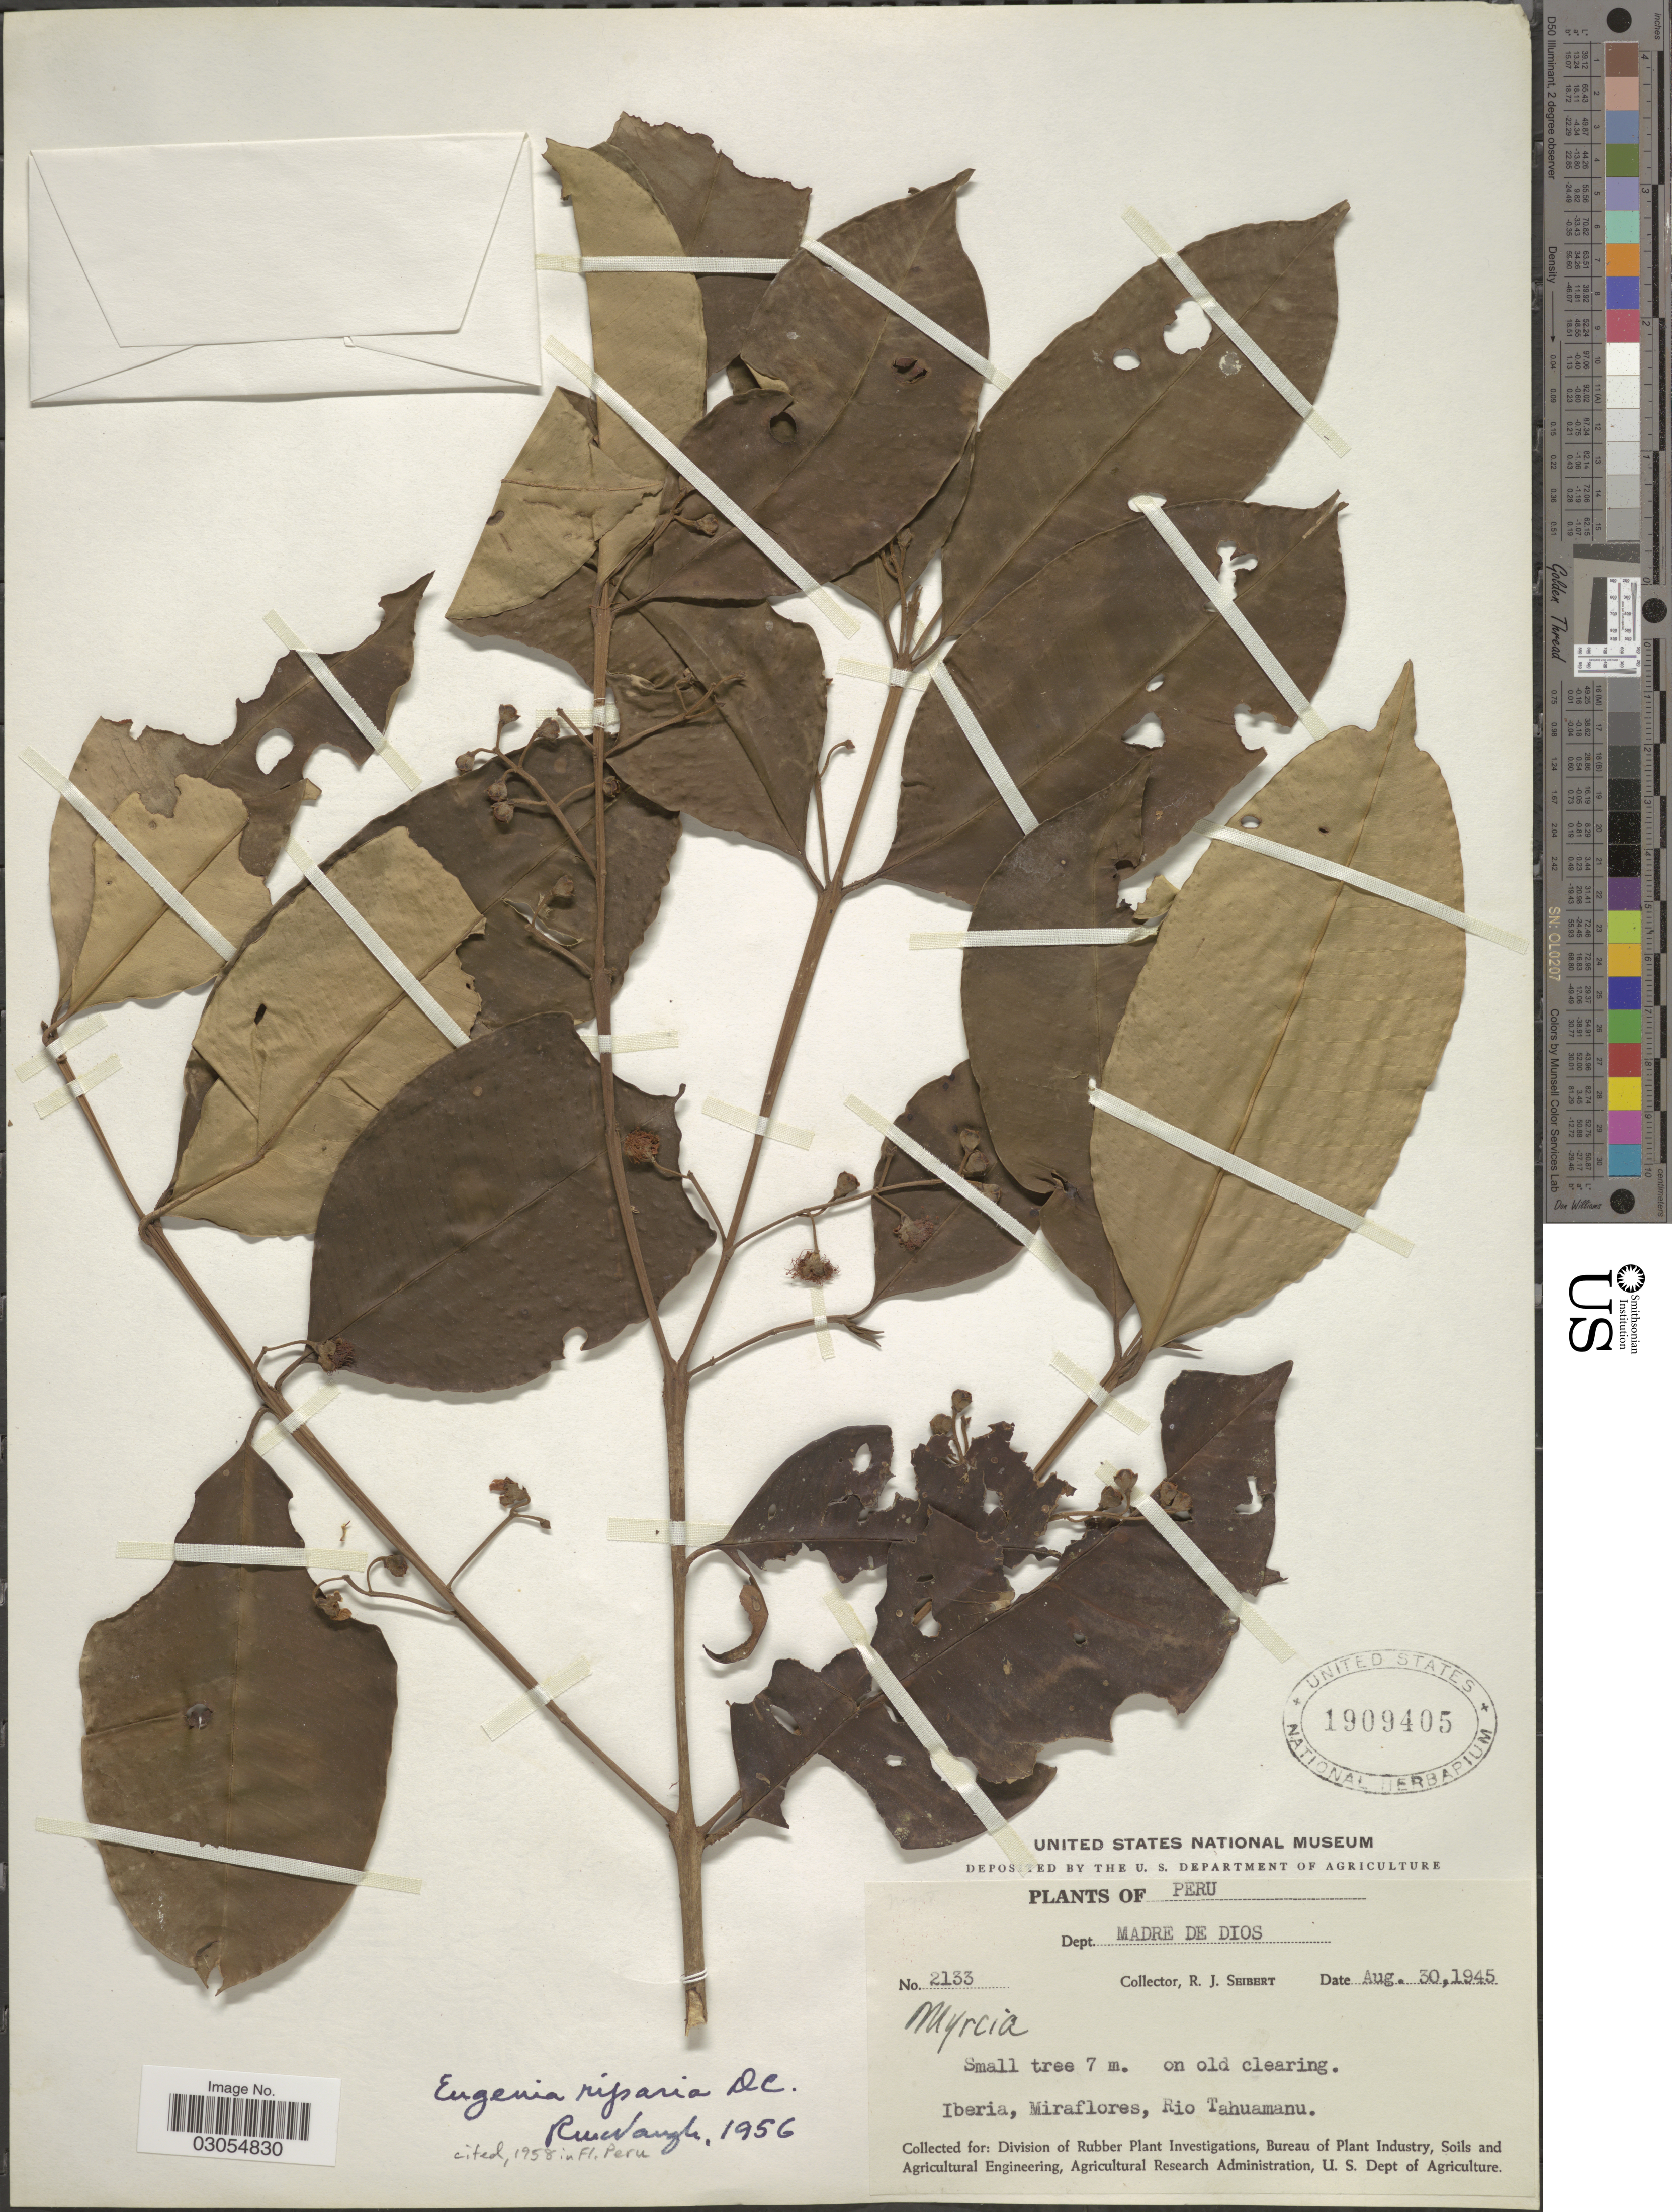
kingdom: Plantae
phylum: Tracheophyta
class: Magnoliopsida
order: Myrtales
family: Myrtaceae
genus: Eugenia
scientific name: Eugenia muricata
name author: DC.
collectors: R. J. Seibert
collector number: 2133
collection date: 1945-08-30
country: Peru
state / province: Madre de Dios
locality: Iberia, Miraflores, Rio Tahuamanu.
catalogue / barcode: US 1909405